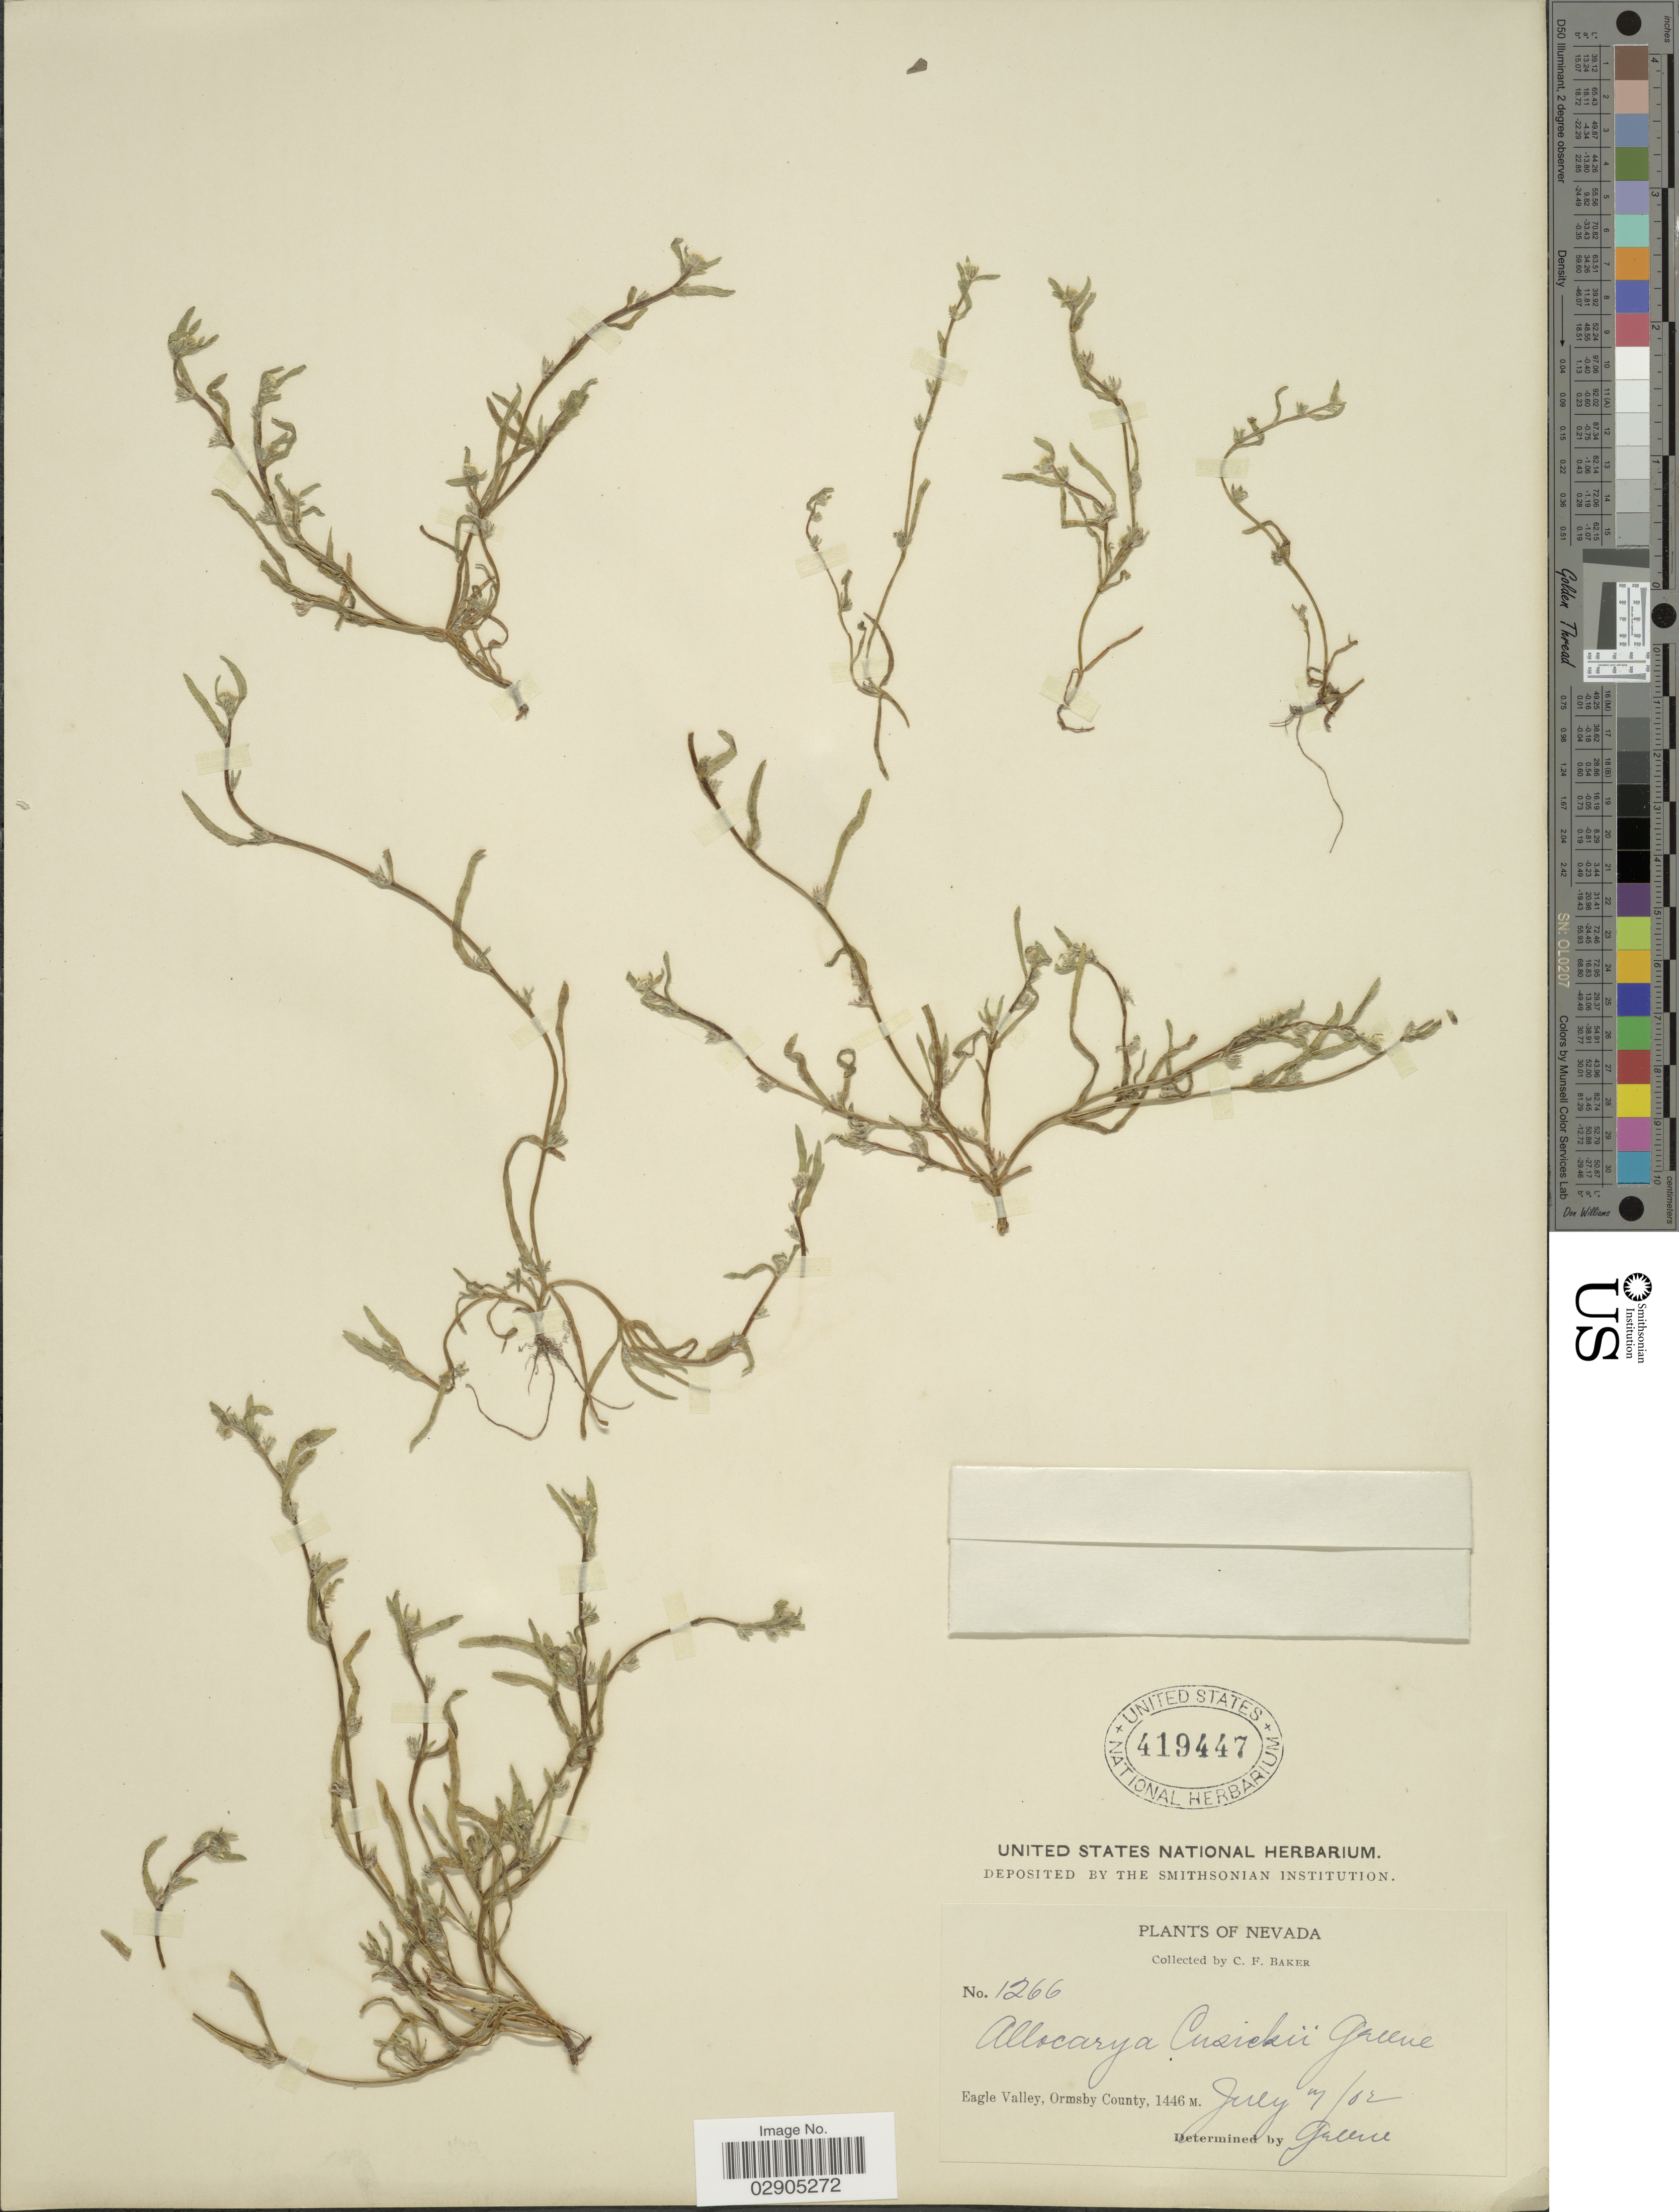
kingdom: Plantae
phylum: Tracheophyta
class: Magnoliopsida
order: Boraginales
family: Boraginaceae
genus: Allocarya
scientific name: Allocarya cusickii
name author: S.W. Greene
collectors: C. F. Baker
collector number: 1266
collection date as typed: Transcribed d/m/y: 7/7/2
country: United States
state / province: Nevada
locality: Eagle Valley, Ormsby County.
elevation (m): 1446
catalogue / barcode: US 419447